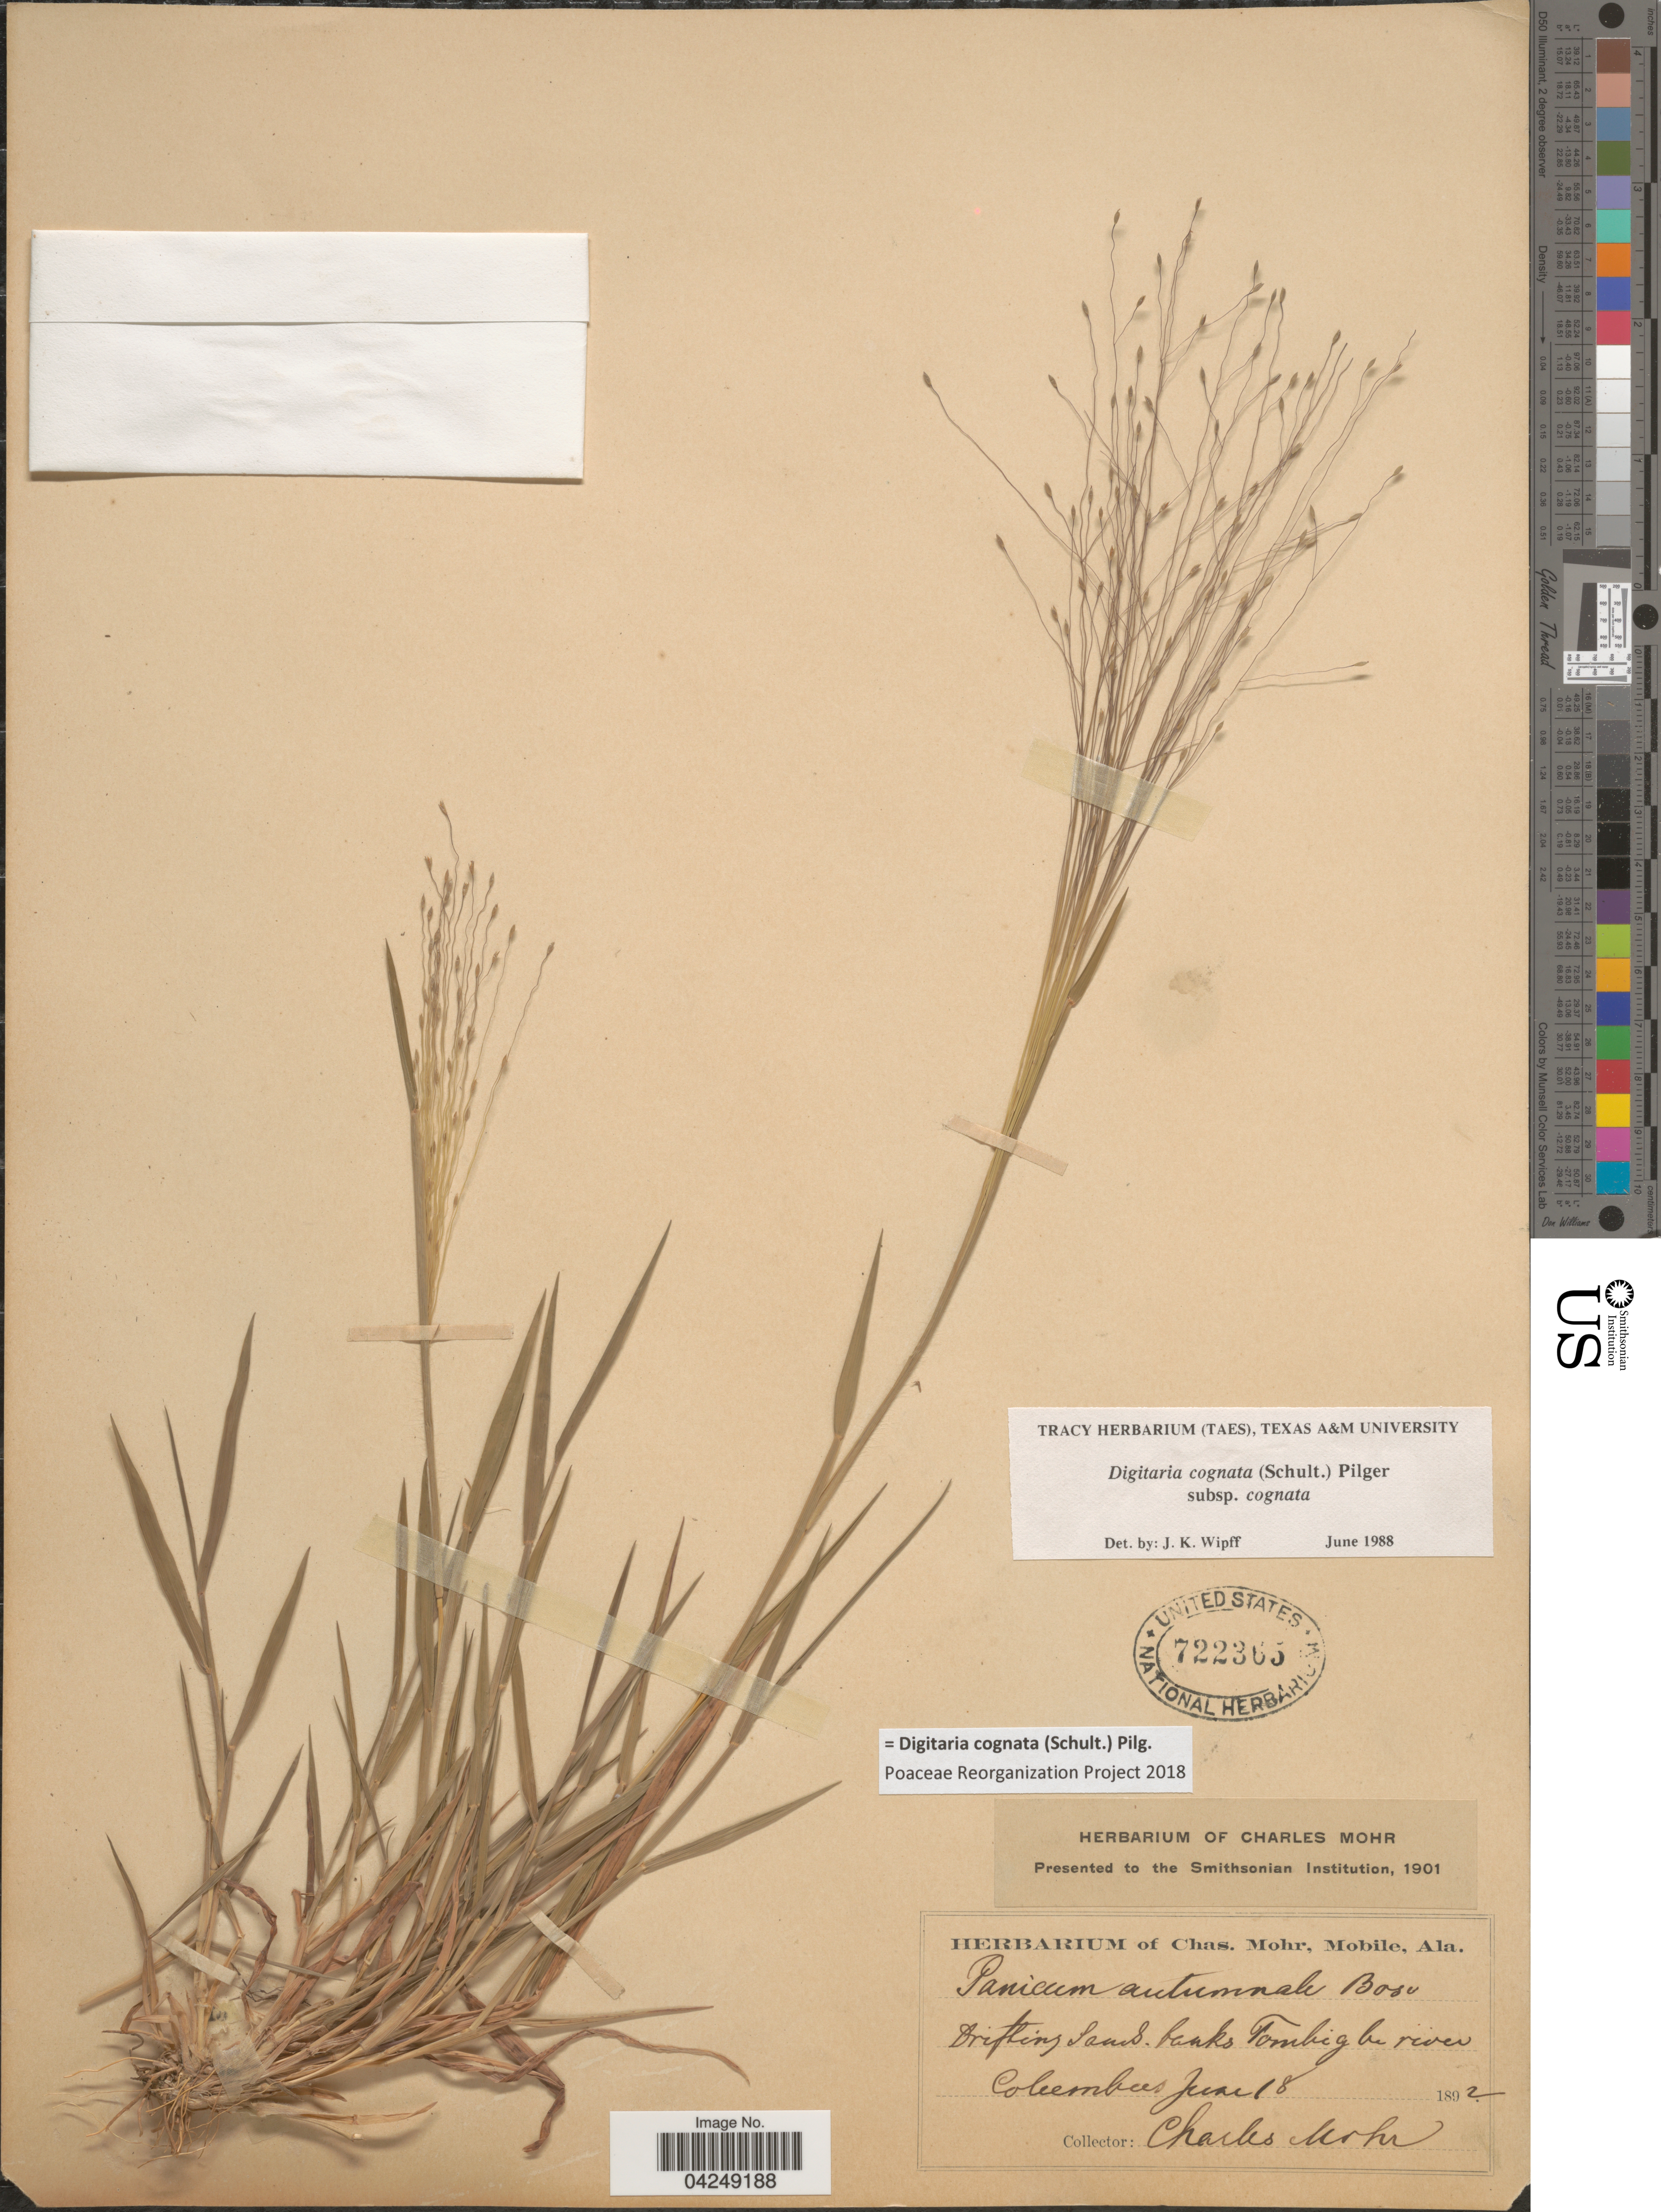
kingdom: Plantae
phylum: Tracheophyta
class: Liliopsida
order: Poales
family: Poaceae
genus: Digitaria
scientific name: Digitaria cognata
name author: (Scult.) Pilg.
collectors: Mohr, C. T. (herbarium)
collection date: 1892-06-18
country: United States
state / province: Alabama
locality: Drifting sand banks Tombigbee river. Columbus.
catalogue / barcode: US 722365